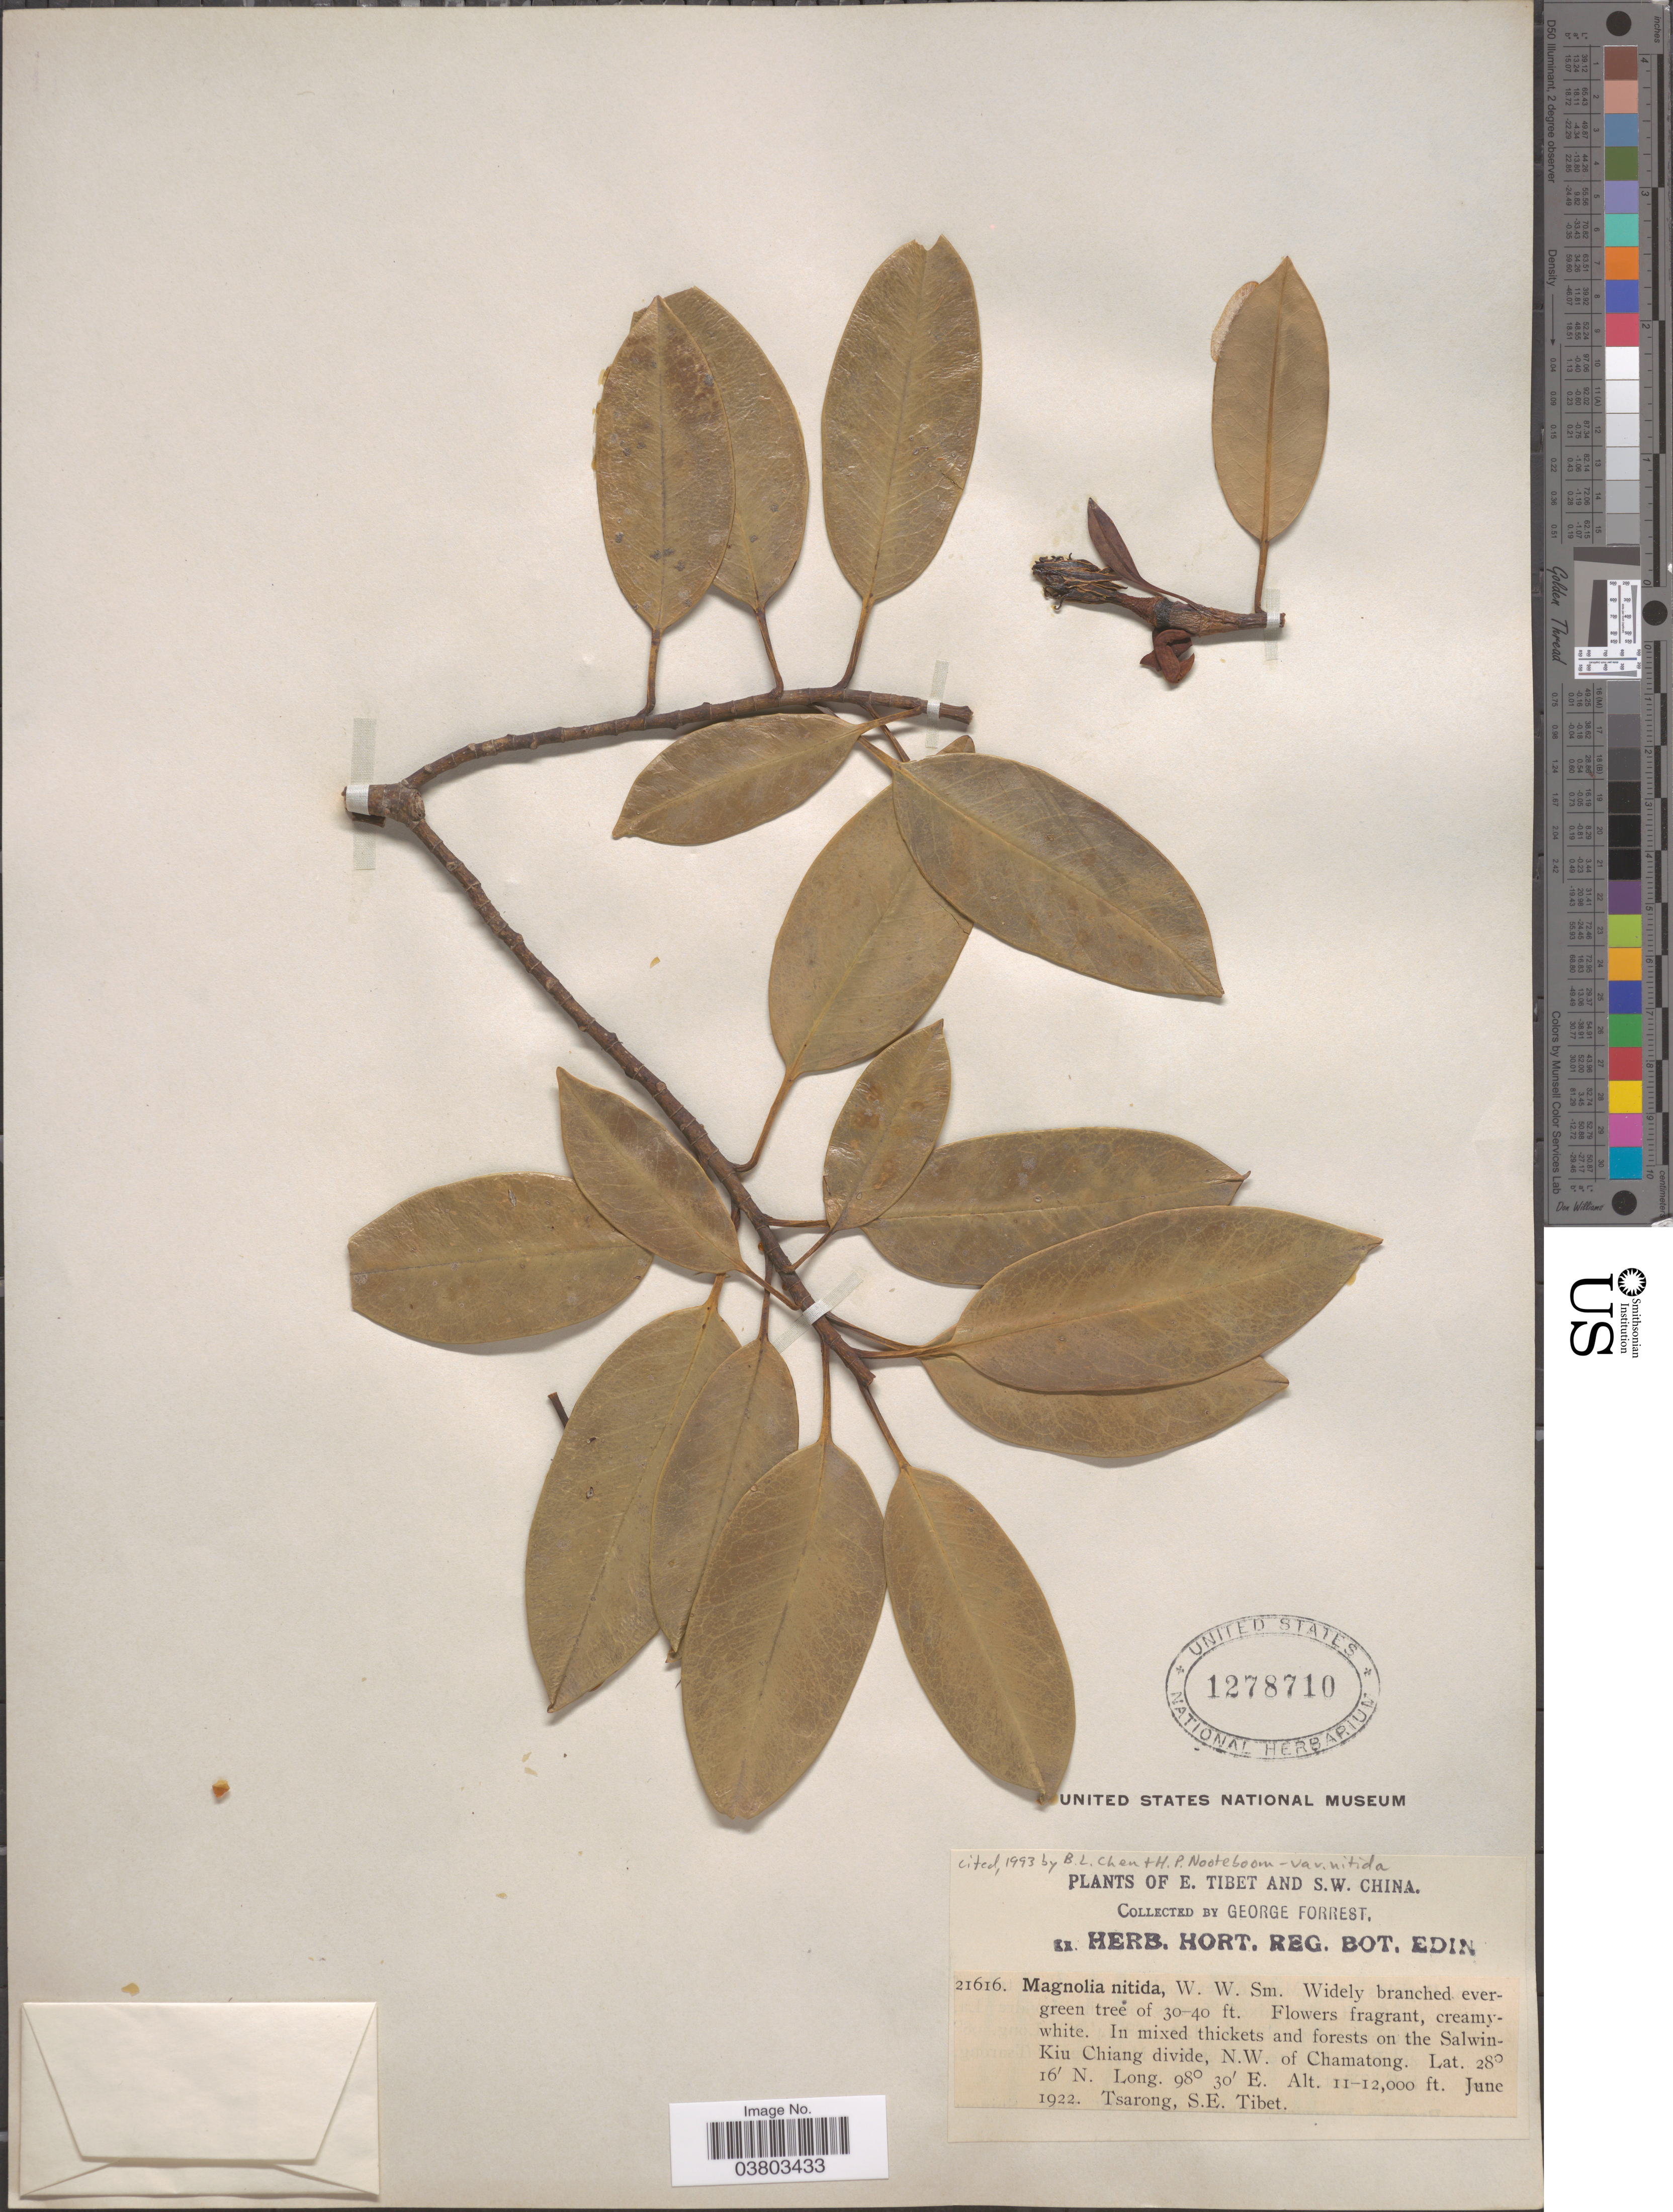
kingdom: Plantae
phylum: Tracheophyta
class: Magnoliopsida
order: Magnoliales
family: Magnoliaceae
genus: Magnolia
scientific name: Magnolia nitida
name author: W.W. Sm.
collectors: G. Forrest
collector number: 21616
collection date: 1922-06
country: China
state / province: Xizang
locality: S.W. China. On the Salwin-Kiu Chiang divide, N.W. of Chamatong. Tsarong, S.E. Tibet.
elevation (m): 3353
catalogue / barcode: US 1278710